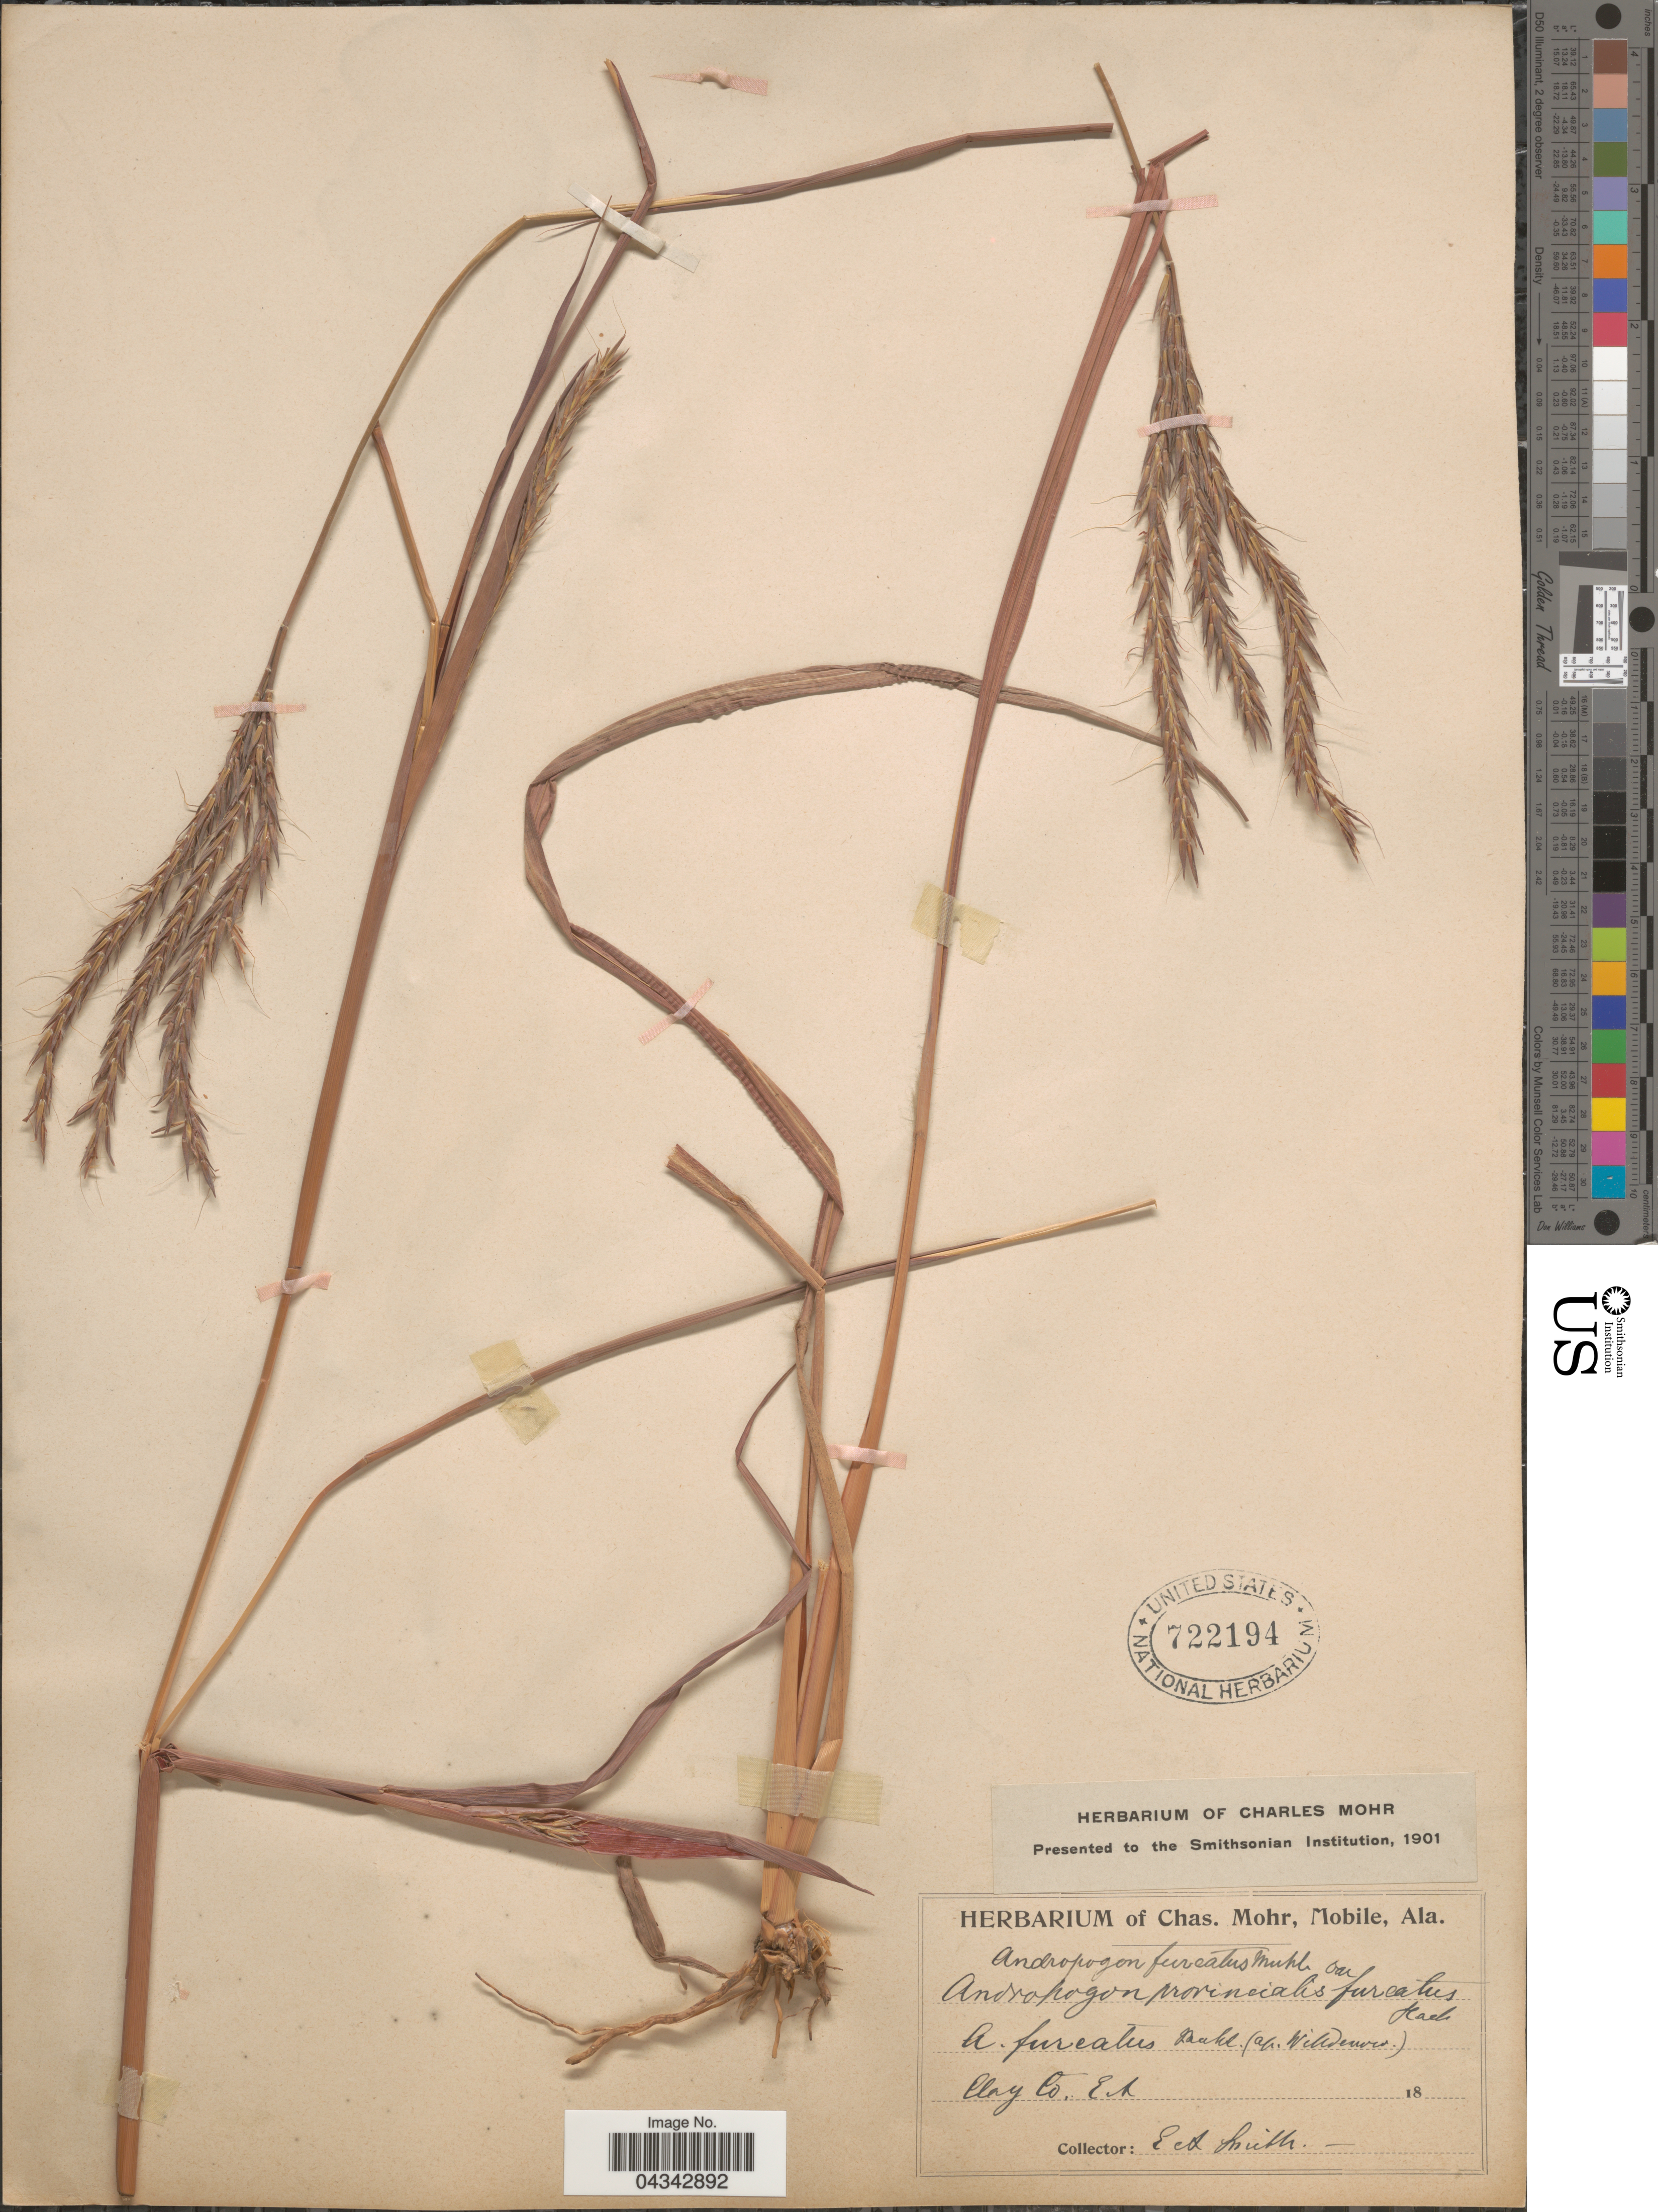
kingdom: Plantae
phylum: Tracheophyta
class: Liliopsida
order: Poales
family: Poaceae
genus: Andropogon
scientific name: Andropogon gerardii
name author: Vitman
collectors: E. A. Smith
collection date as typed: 18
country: United States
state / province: Alabama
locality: Clay Co.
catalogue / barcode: US 722194